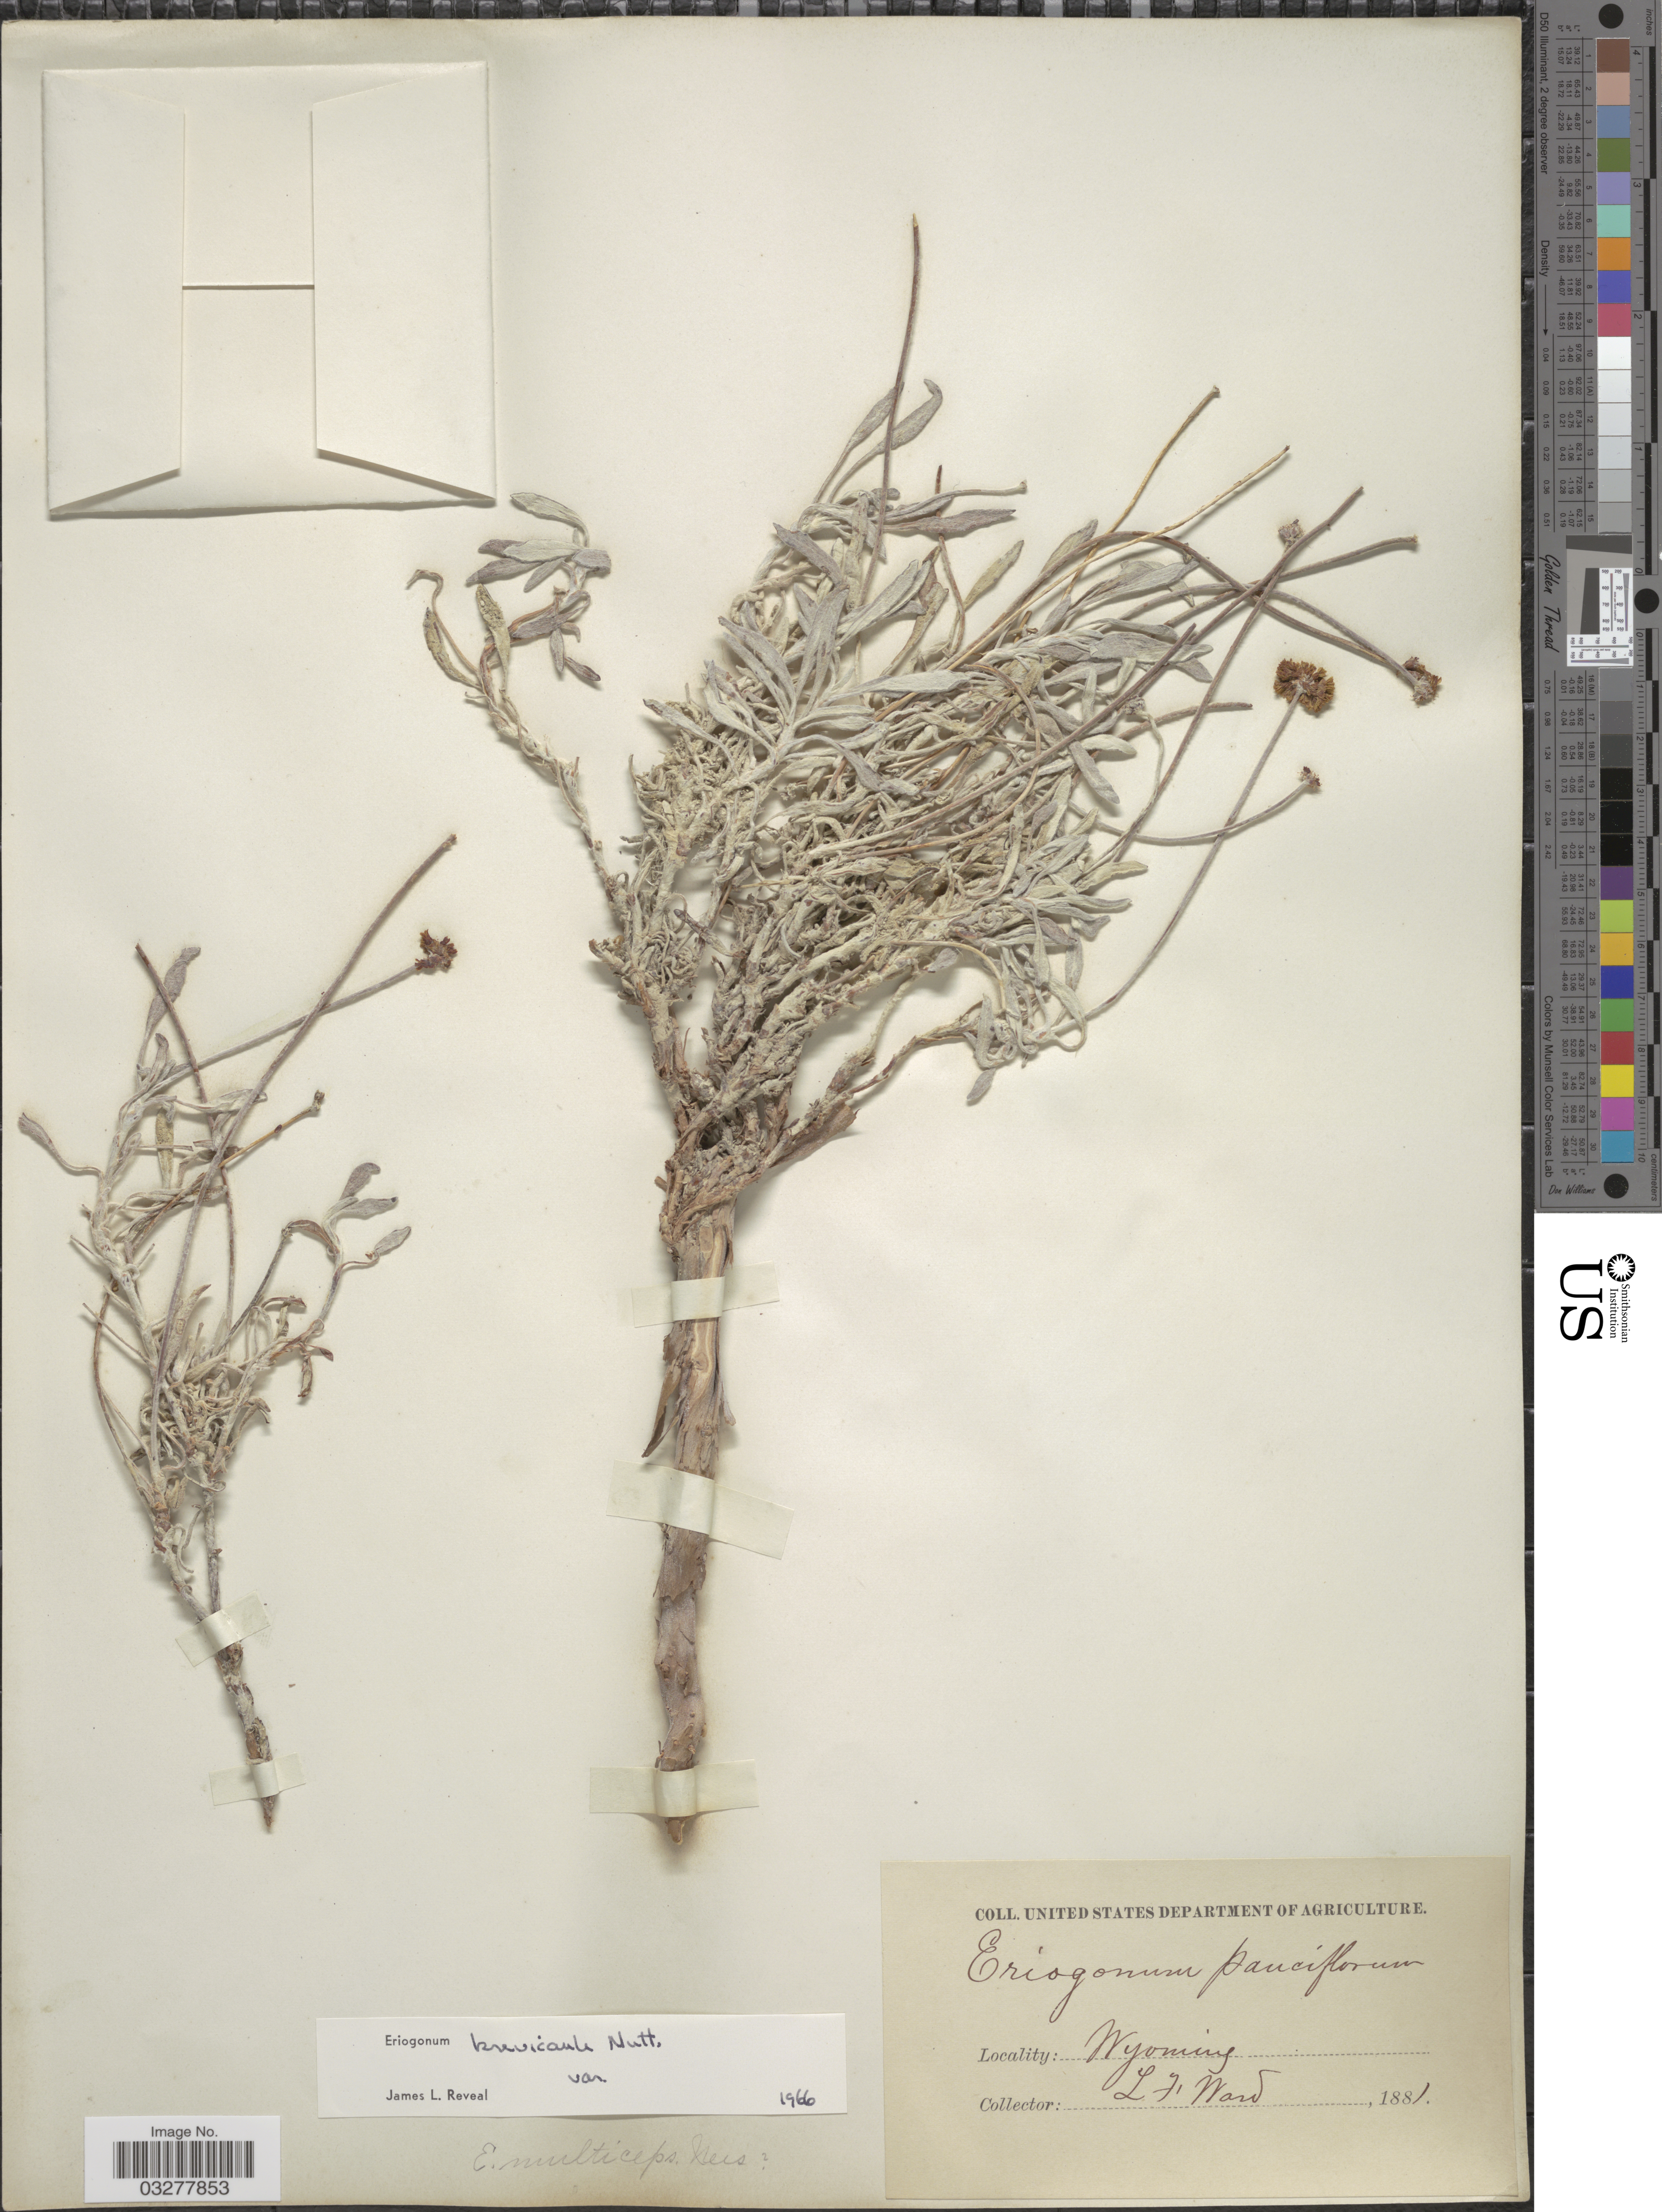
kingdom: Plantae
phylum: Tracheophyta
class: Magnoliopsida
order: Caryophyllales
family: Polygonaceae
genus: Eriogonum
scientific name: Eriogonum lagopus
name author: Rydb.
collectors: L. Ward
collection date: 1881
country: United States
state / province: Wyoming